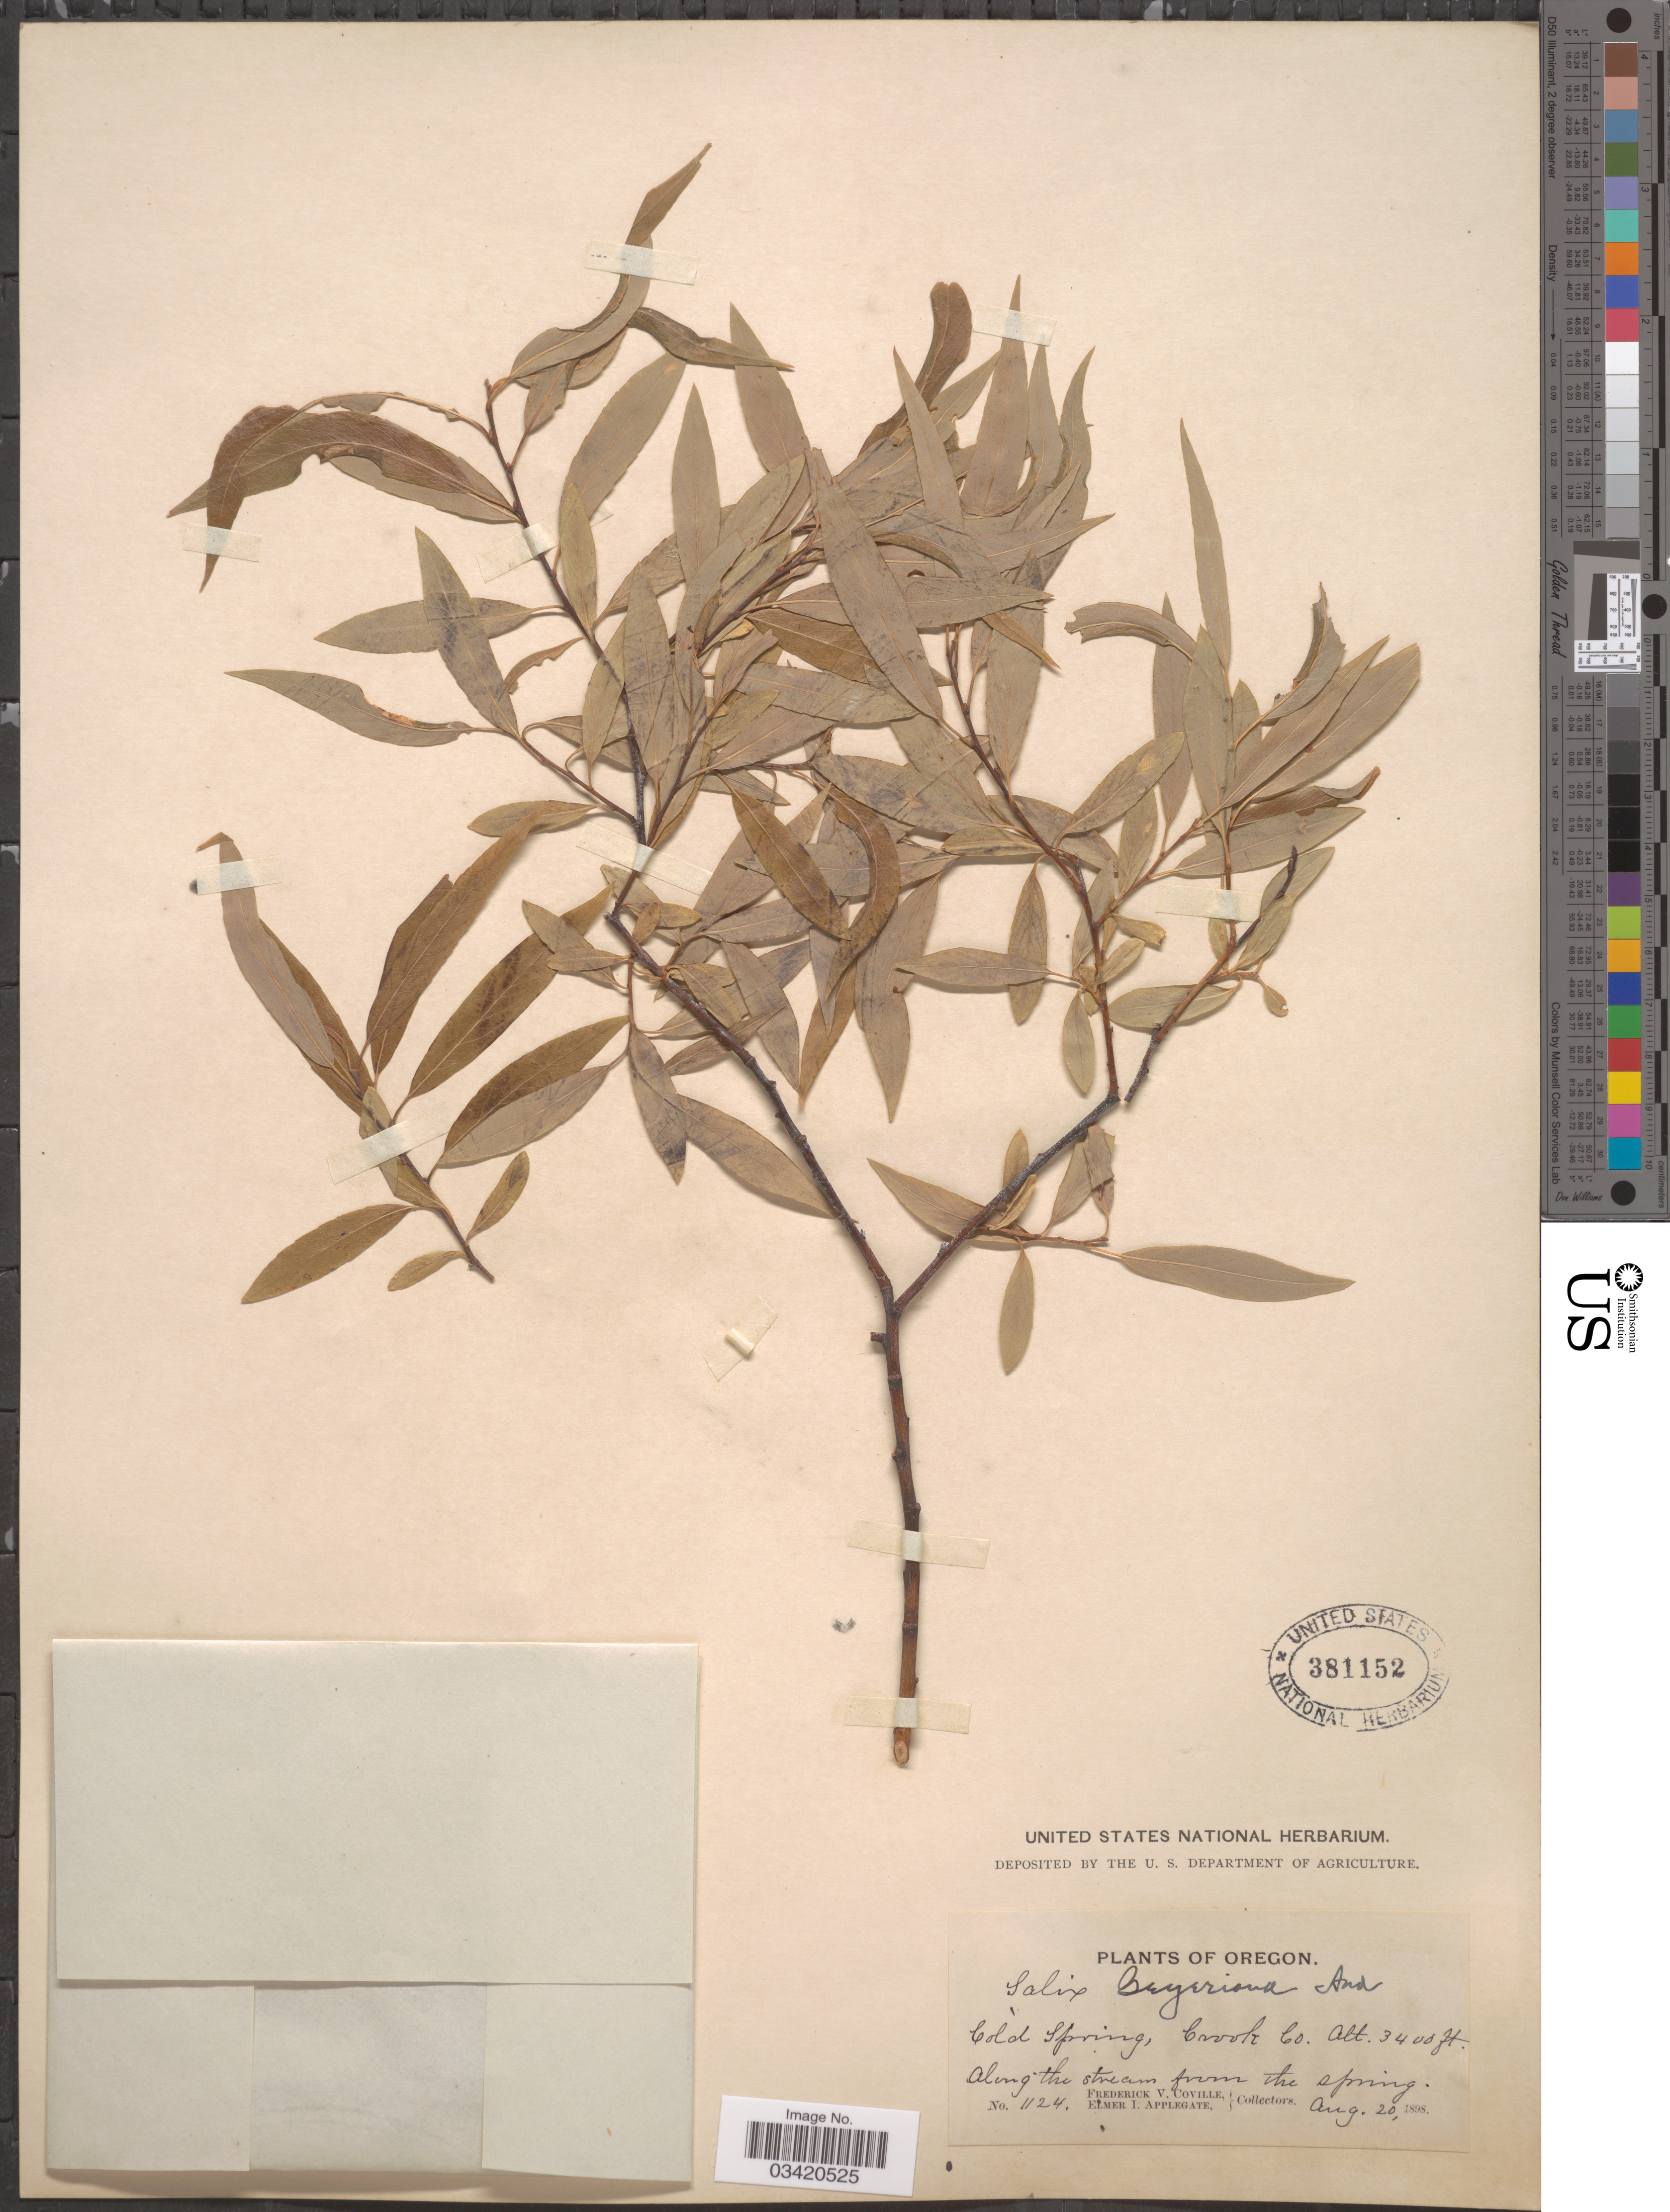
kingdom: Plantae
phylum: Tracheophyta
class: Magnoliopsida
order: Malpighiales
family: Salicaceae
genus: Salix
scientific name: Salix geyeriana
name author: Andersson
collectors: F. V. Coville & E. I. Applegate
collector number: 1124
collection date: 1898-08-20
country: United States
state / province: Oregon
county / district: Crook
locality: Cold Spring, Crook Co. Along the stream from the spring.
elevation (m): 1036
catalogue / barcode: US 381152